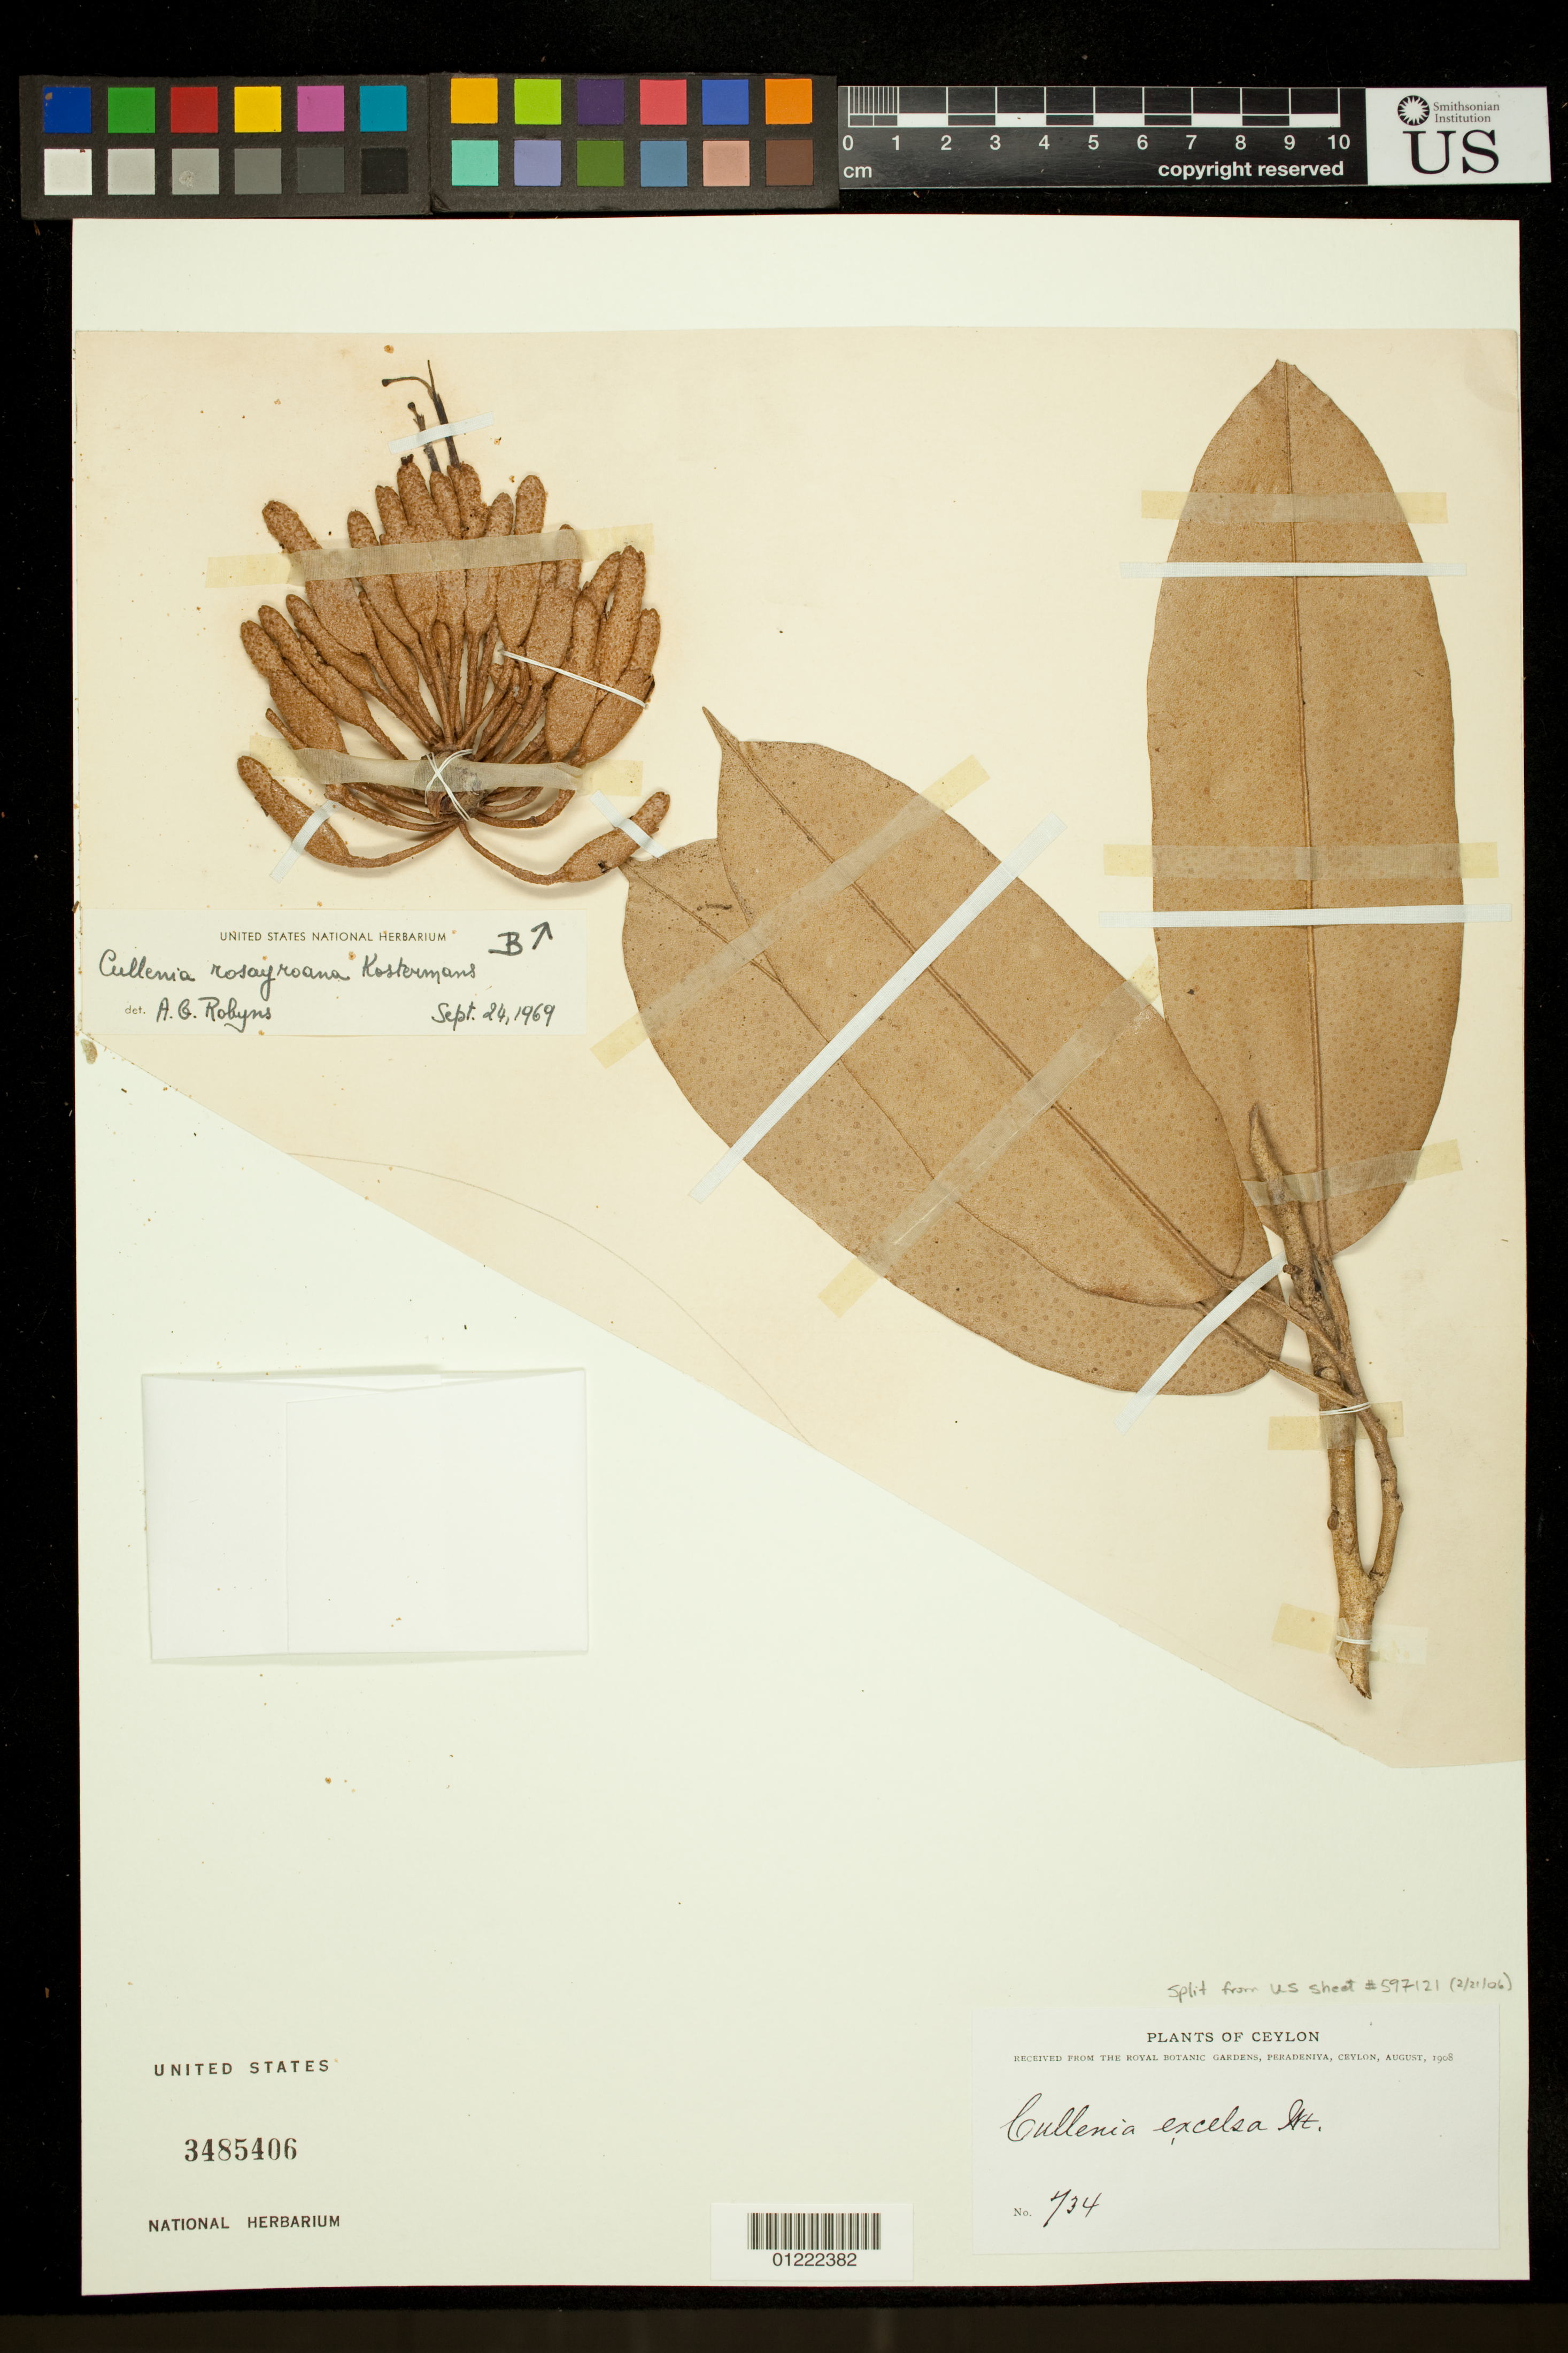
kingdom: Plantae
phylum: Tracheophyta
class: Magnoliopsida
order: Malvales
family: Malvaceae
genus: Cullenia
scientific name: Cullenia rosayroana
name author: Kosterm.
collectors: ex herb. Peradeniya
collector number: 734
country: Sri Lanka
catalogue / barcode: US 3485406